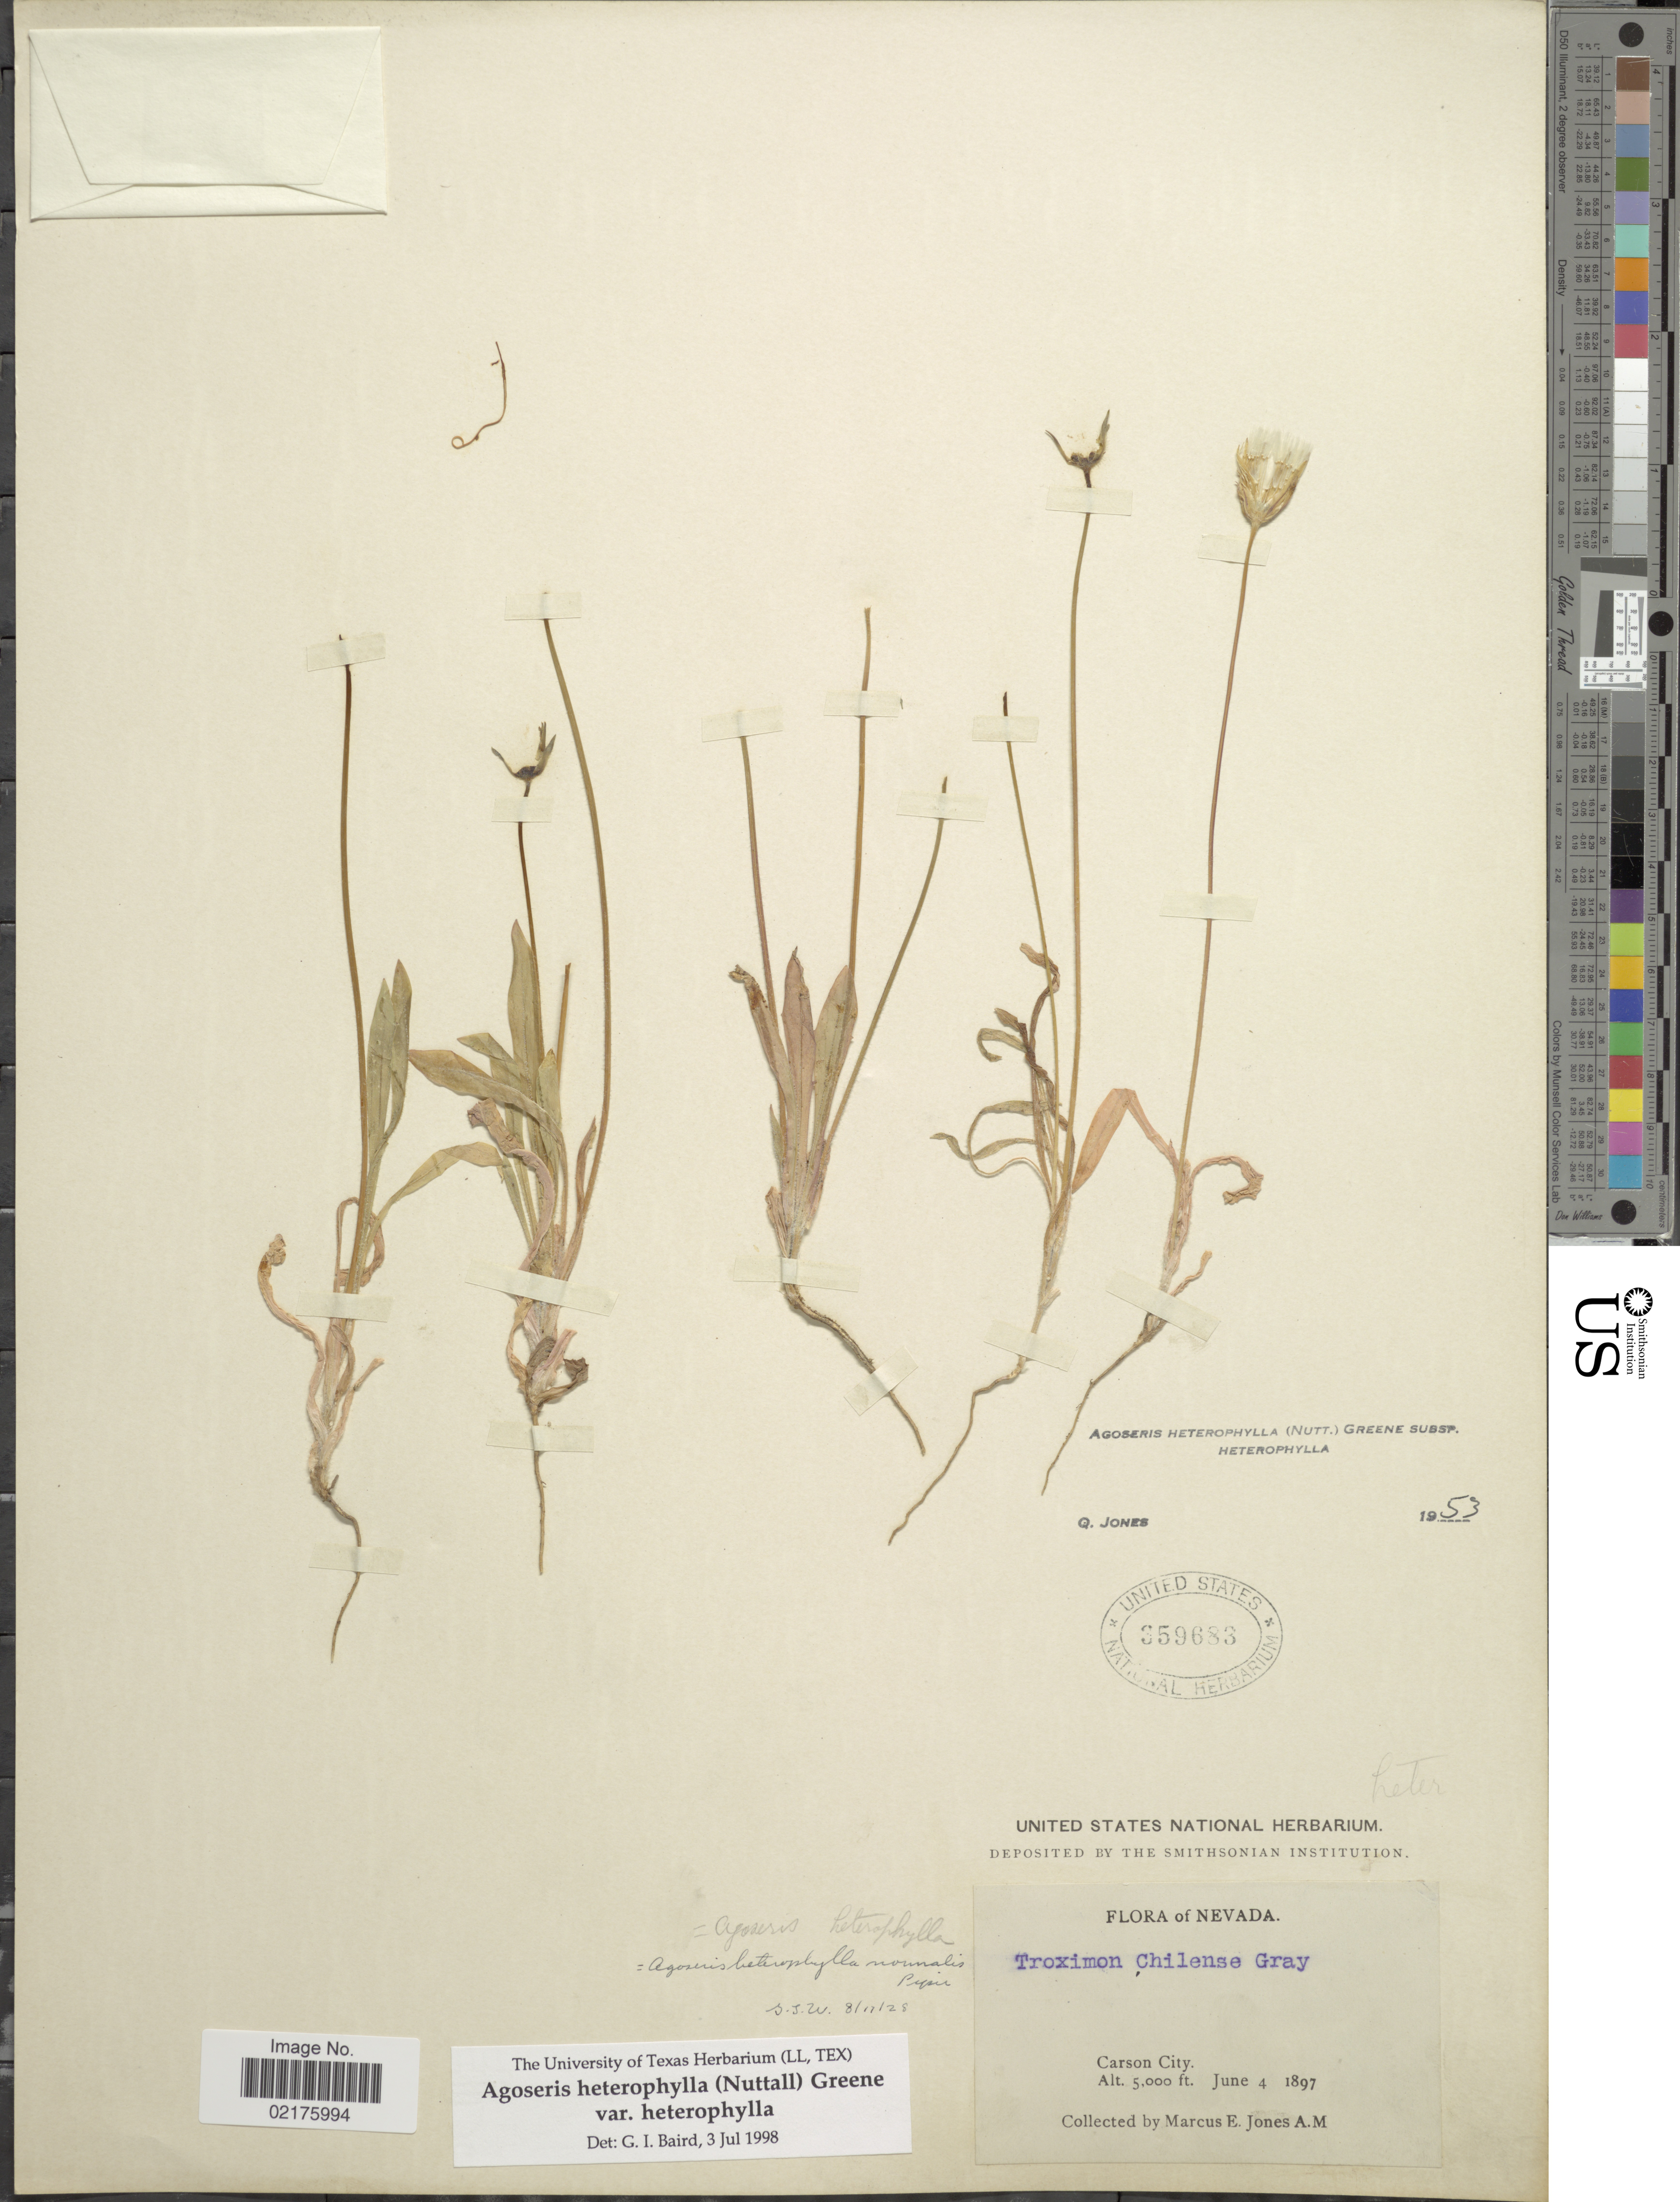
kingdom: Plantae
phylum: Tracheophyta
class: Magnoliopsida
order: Asterales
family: Asteraceae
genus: Agoseris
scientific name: Agoseris heterophylla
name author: (Nutt.) Greene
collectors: M. E. Jones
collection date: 1897-06-04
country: United States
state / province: Nevada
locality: Carson City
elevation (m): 1524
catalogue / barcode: US 359683